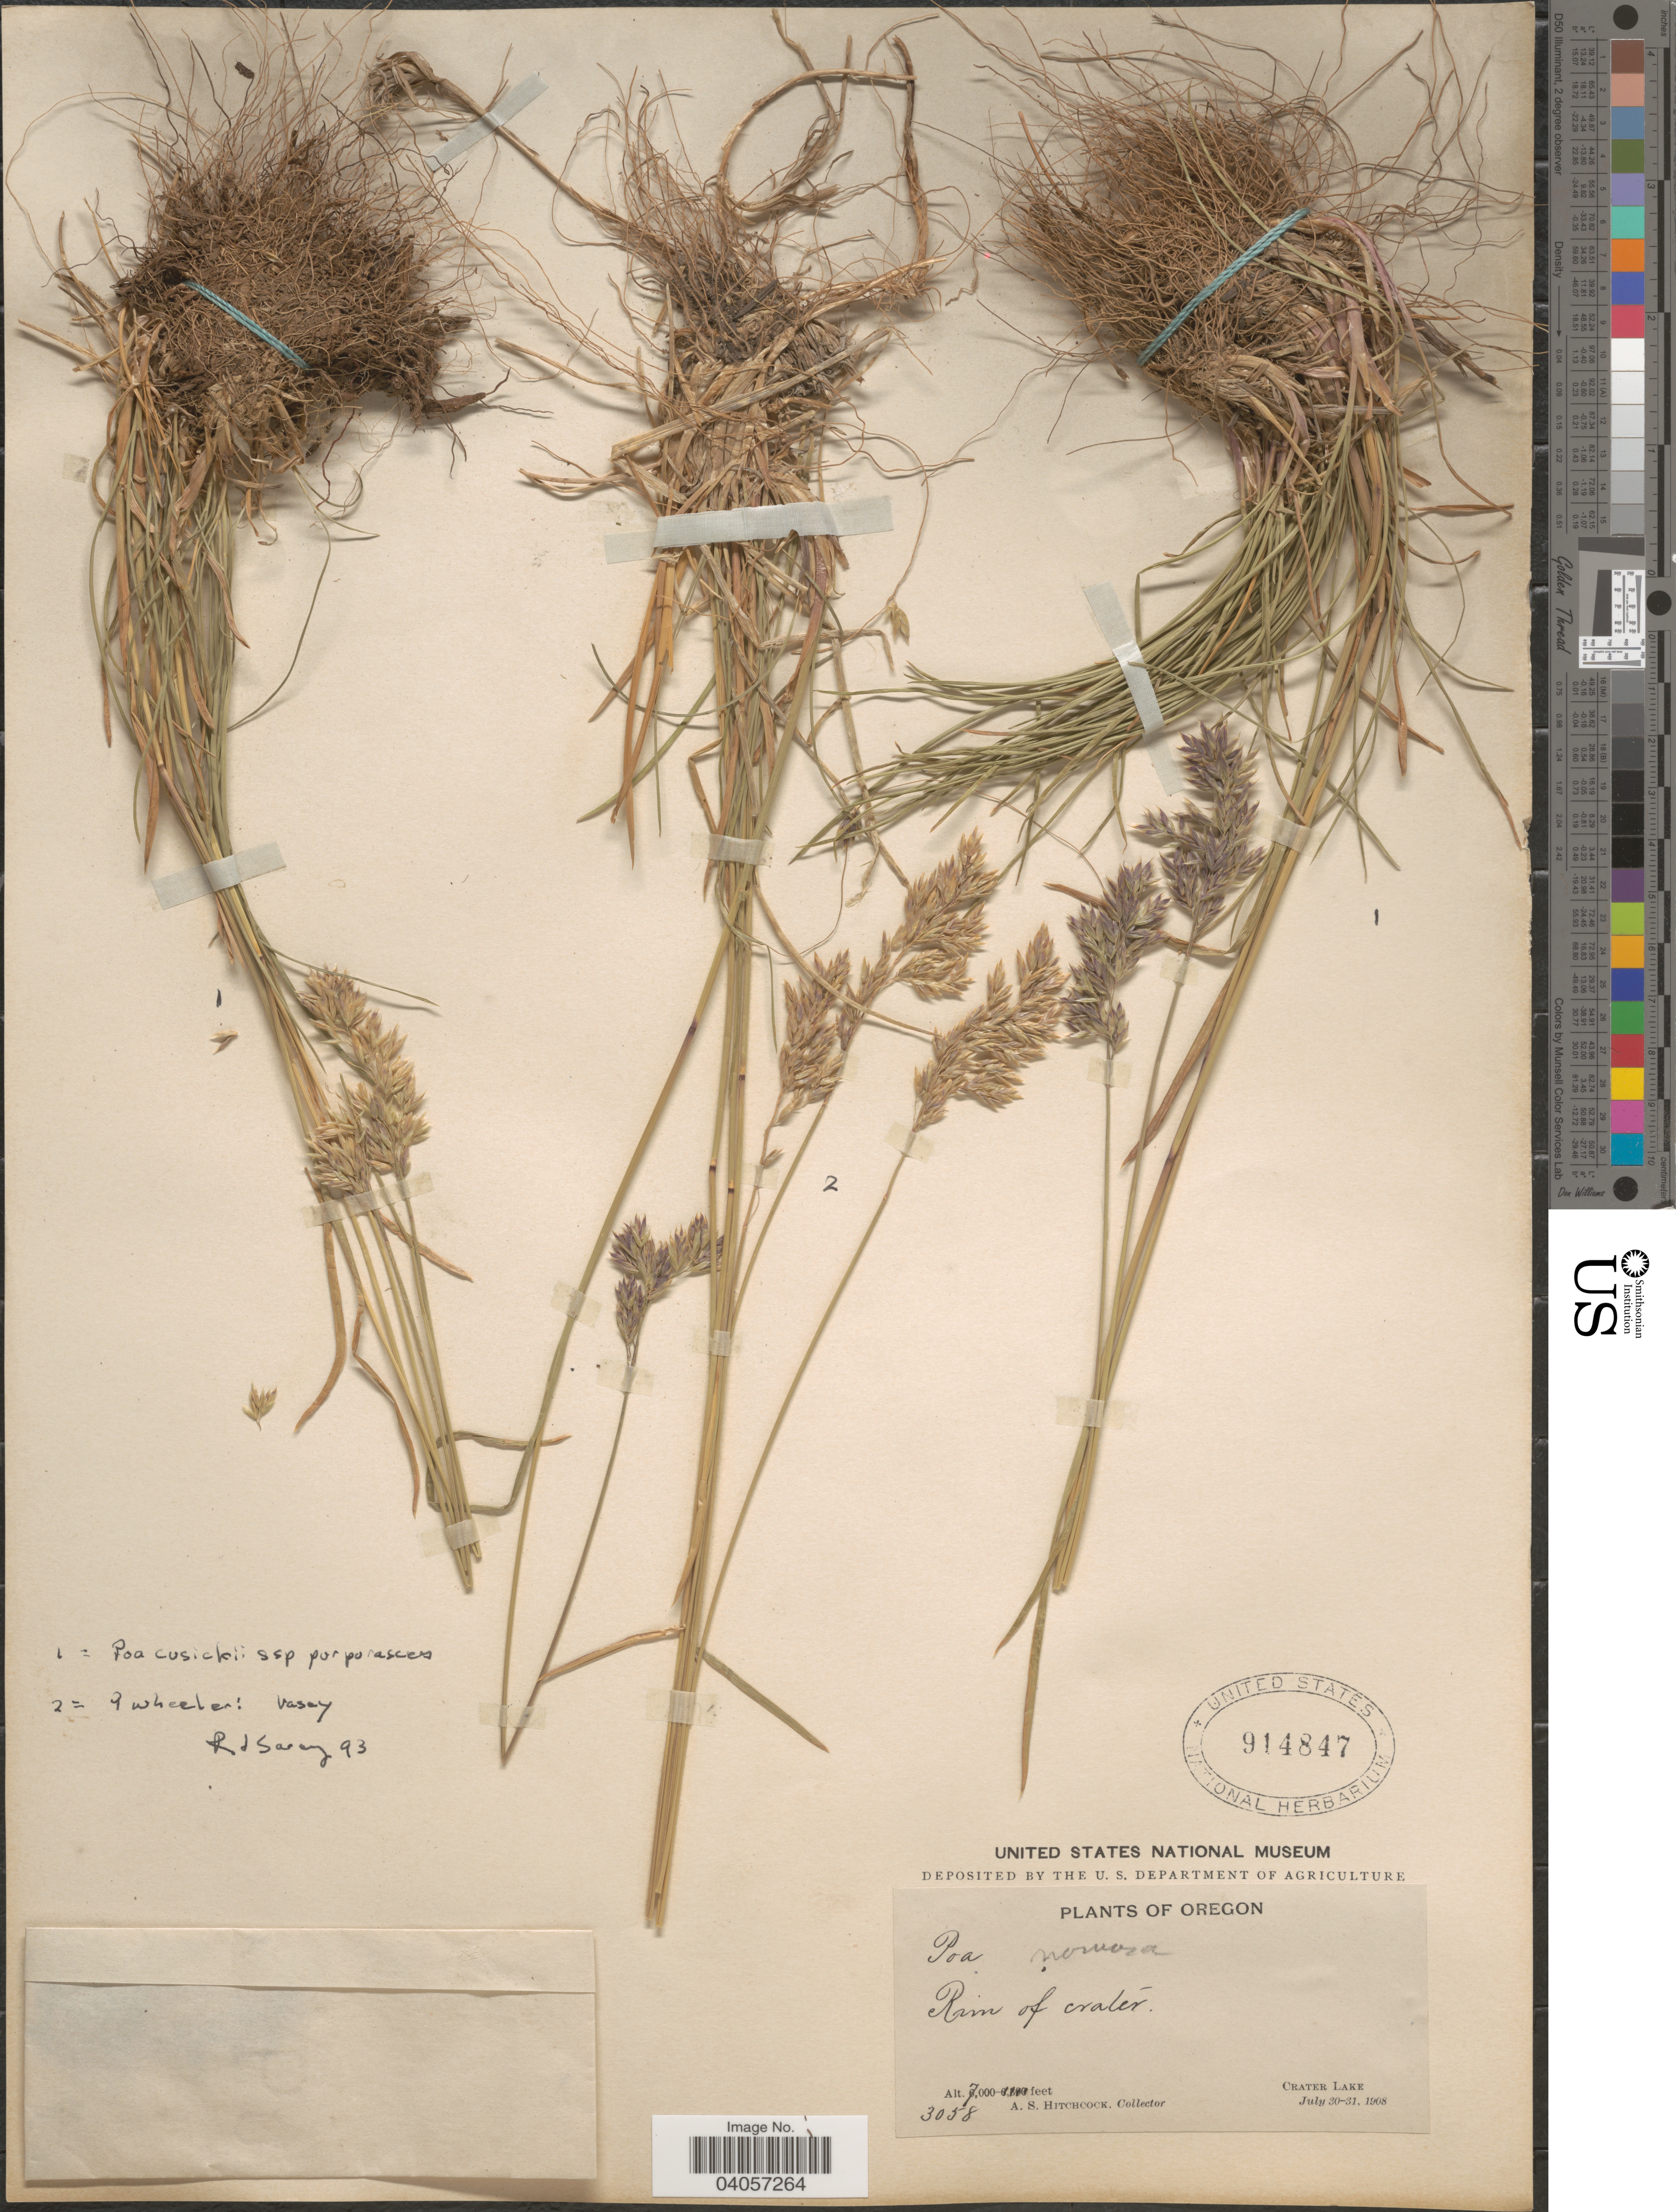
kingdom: Plantae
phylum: Tracheophyta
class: Liliopsida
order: Poales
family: Poaceae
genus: Poa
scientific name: Poa cusickii subsp. purpurascens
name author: (Vasey) Soreng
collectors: A. S. Hitchcock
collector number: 3058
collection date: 1908-07-30/1908-07-31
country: United States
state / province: Oregon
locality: Rim of Crater. Crater Lake.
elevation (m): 2134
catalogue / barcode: US 914847